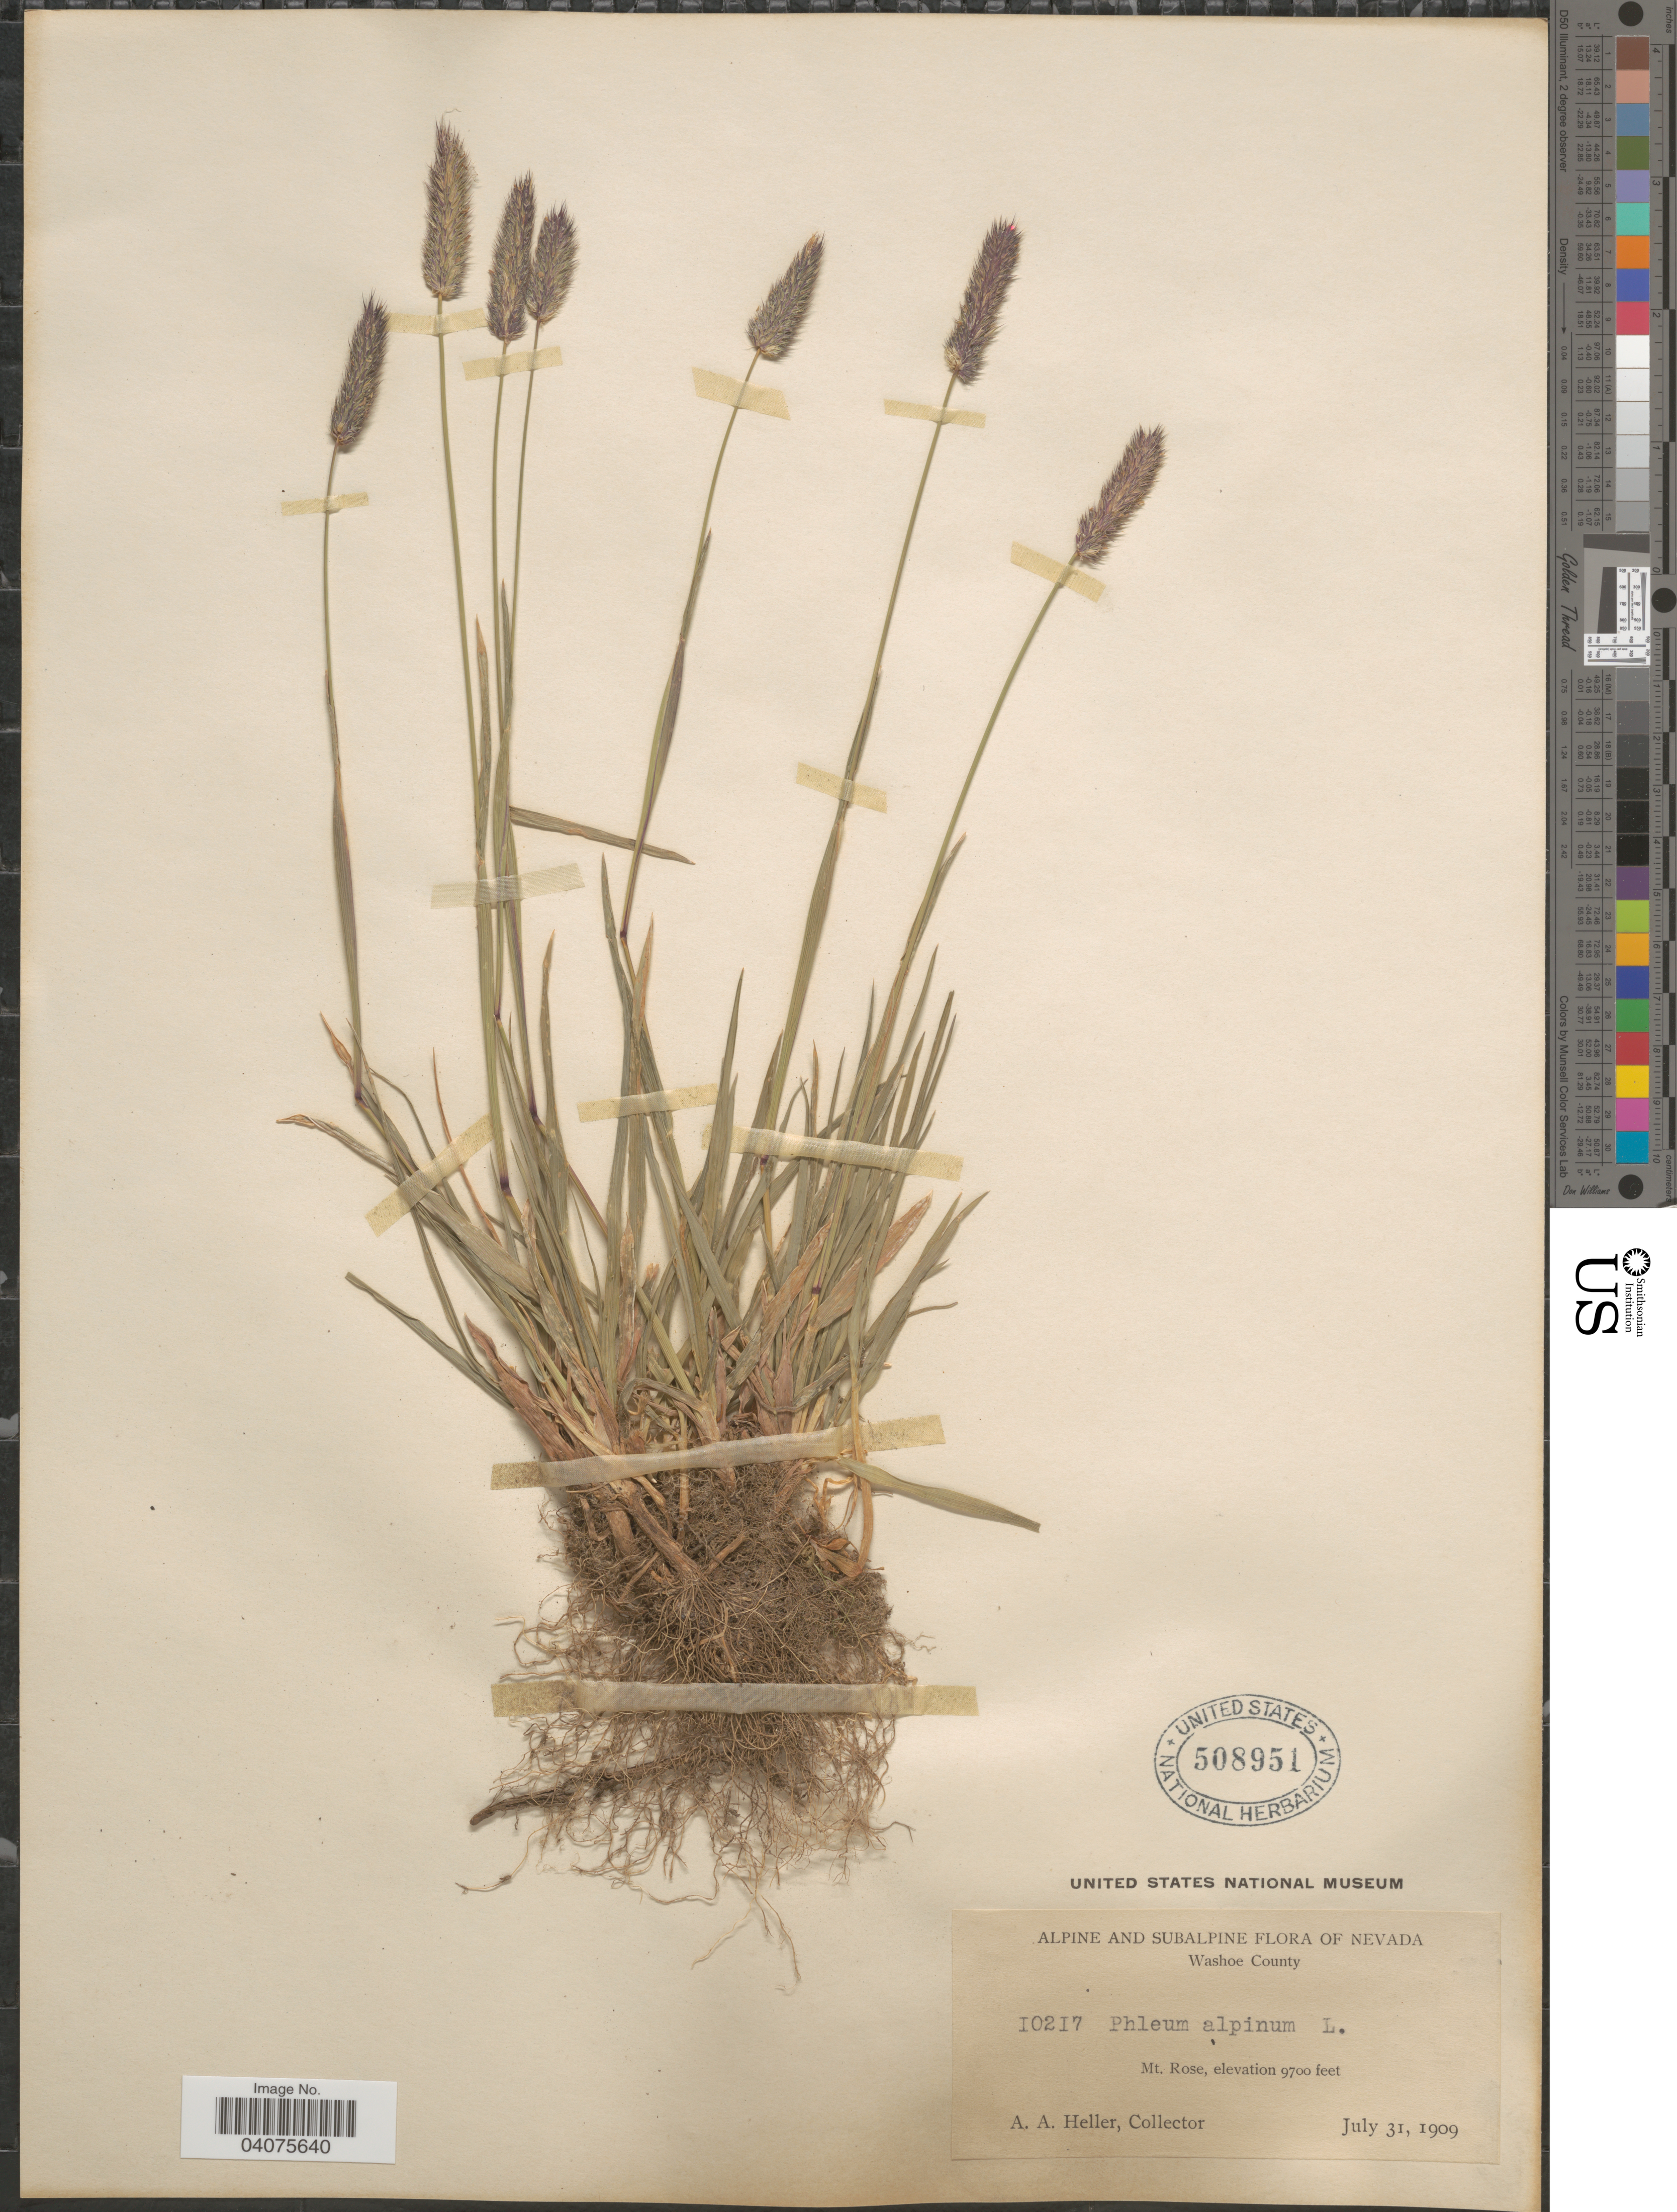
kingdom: Plantae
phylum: Tracheophyta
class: Liliopsida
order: Poales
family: Poaceae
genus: Phleum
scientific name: Phleum alpinum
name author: L.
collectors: A. A. Heller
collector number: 10217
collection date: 1909-07-31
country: United States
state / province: Nevada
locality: Washoe County. Mt. Rose.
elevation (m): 2957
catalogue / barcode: US 508951